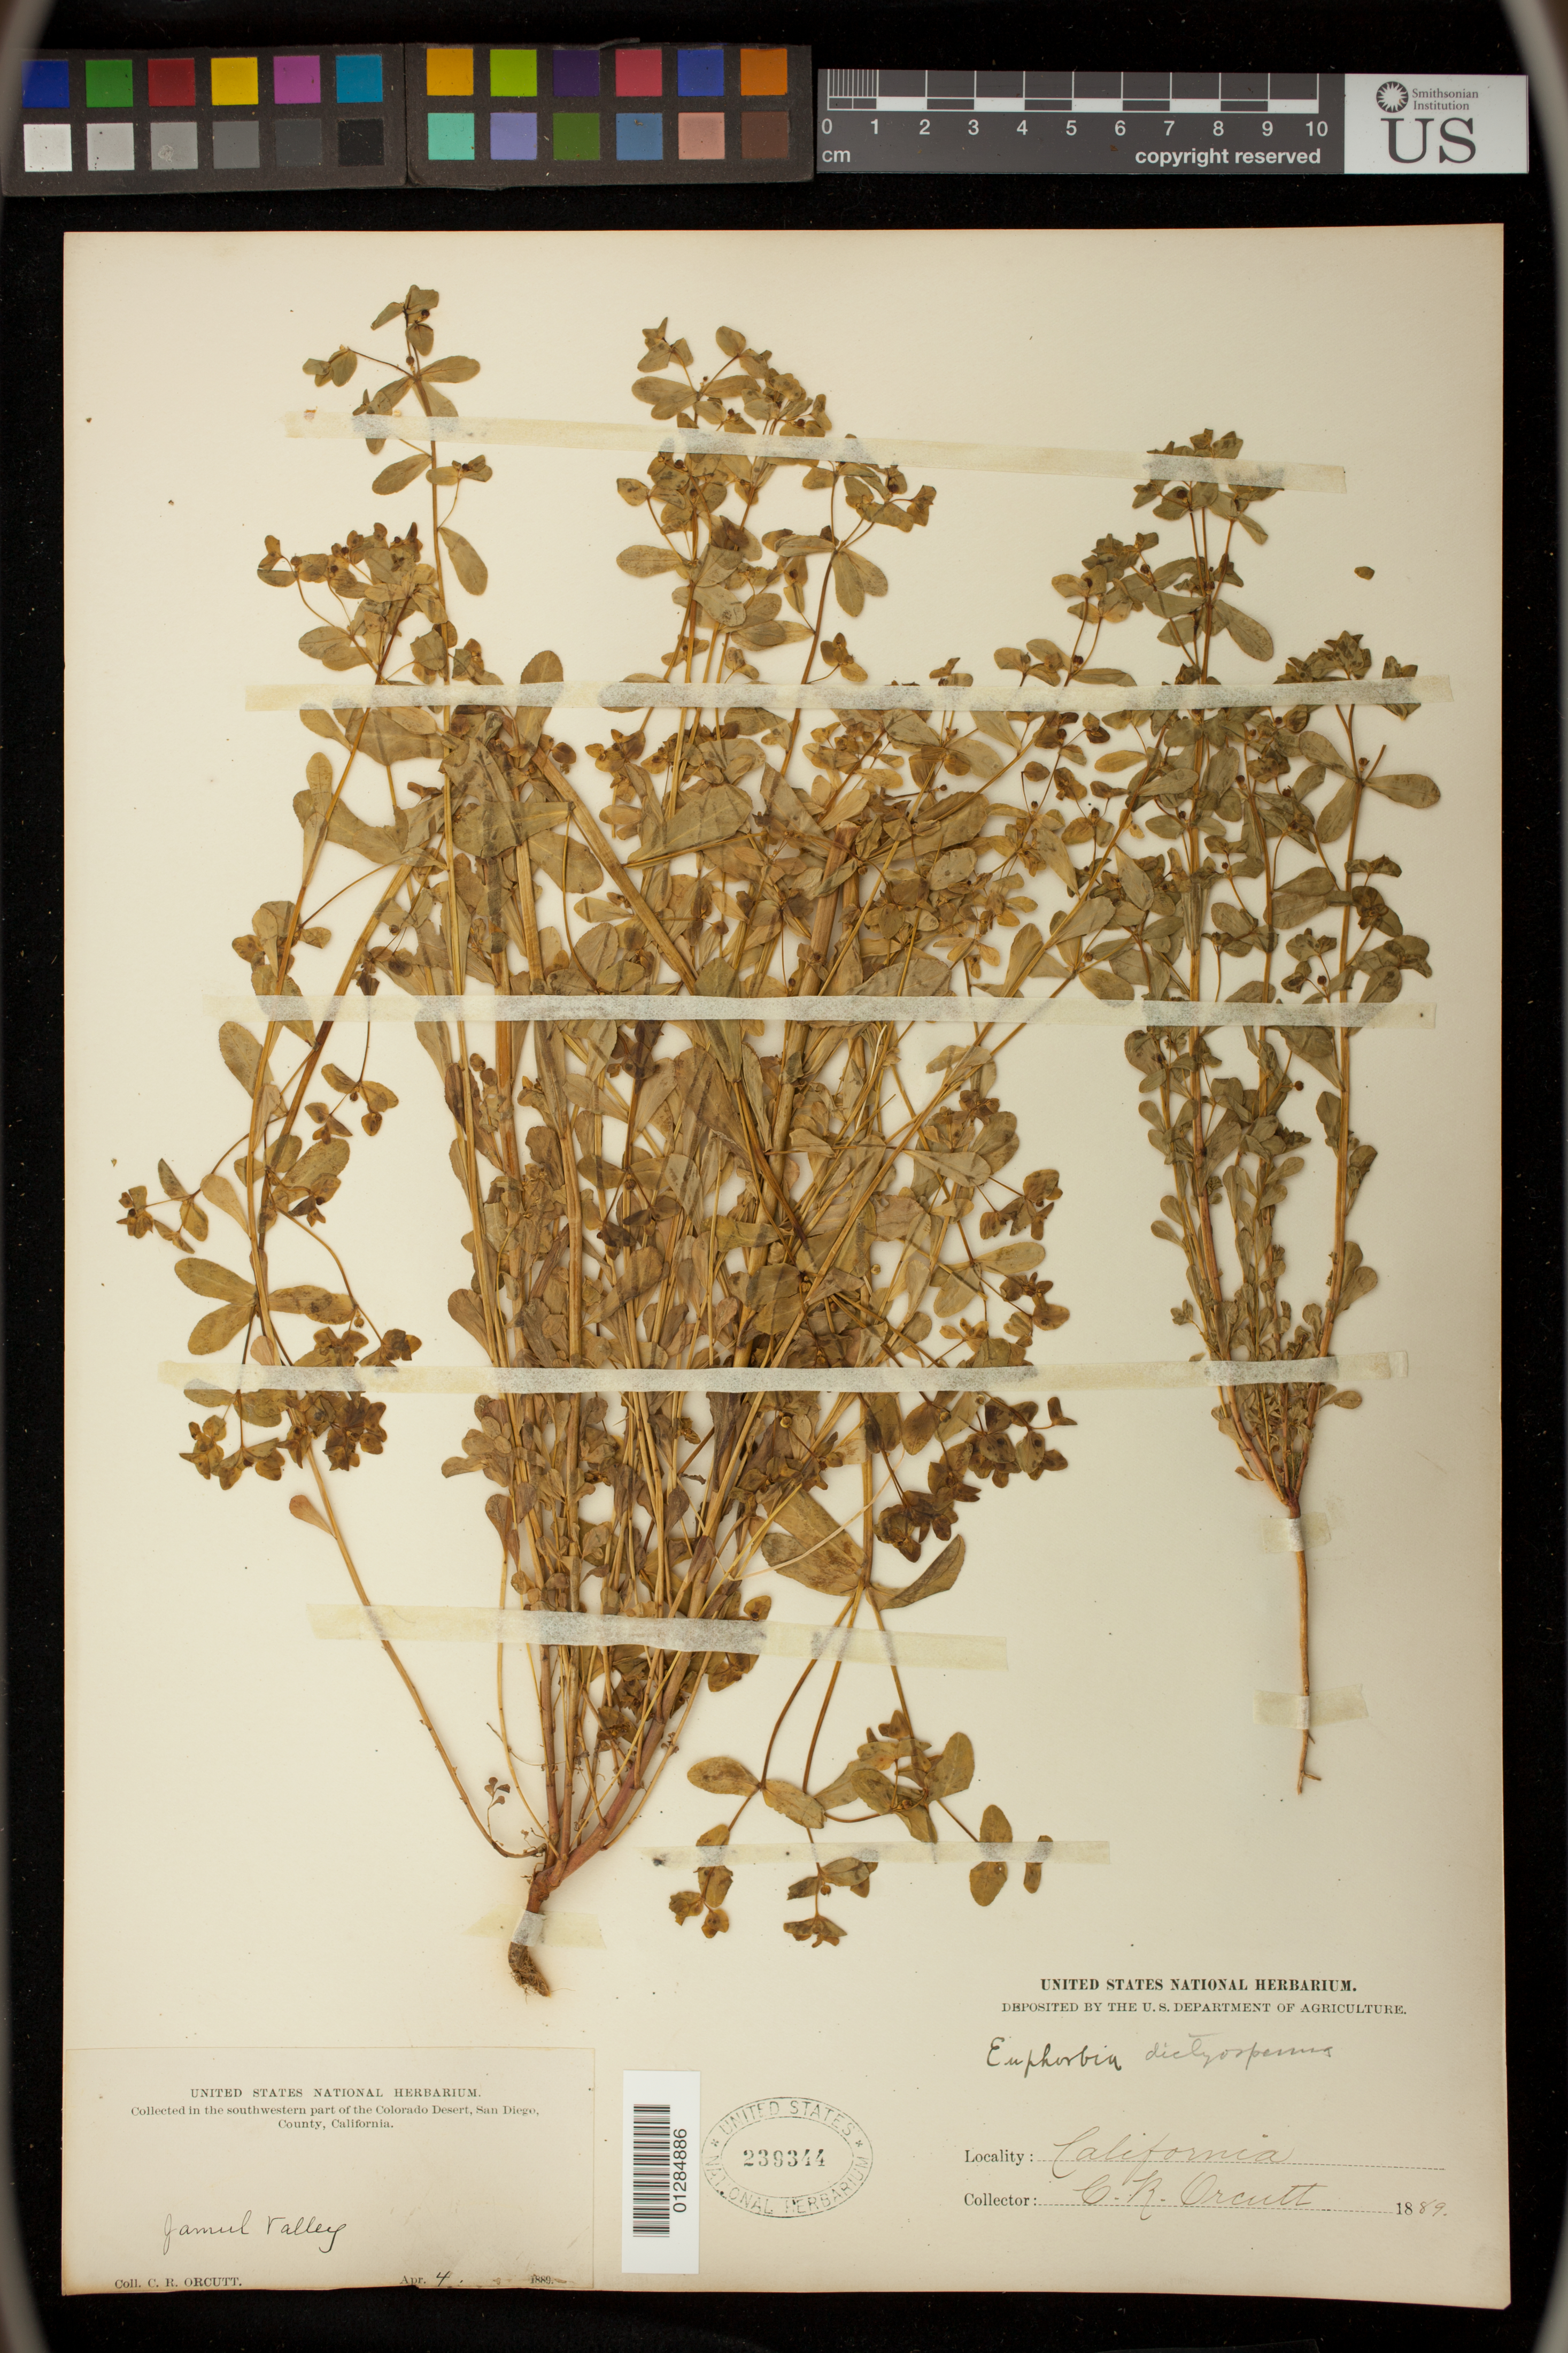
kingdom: Plantae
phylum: Tracheophyta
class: Magnoliopsida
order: Malpighiales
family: Euphorbiaceae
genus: Euphorbia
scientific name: Euphorbia spathulata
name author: Lam.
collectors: C. R. Orcutt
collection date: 1889-04-04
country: United States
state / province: California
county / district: San Diego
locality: southwestern part of the Colorado Desert, Jamul Valley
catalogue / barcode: US 239344